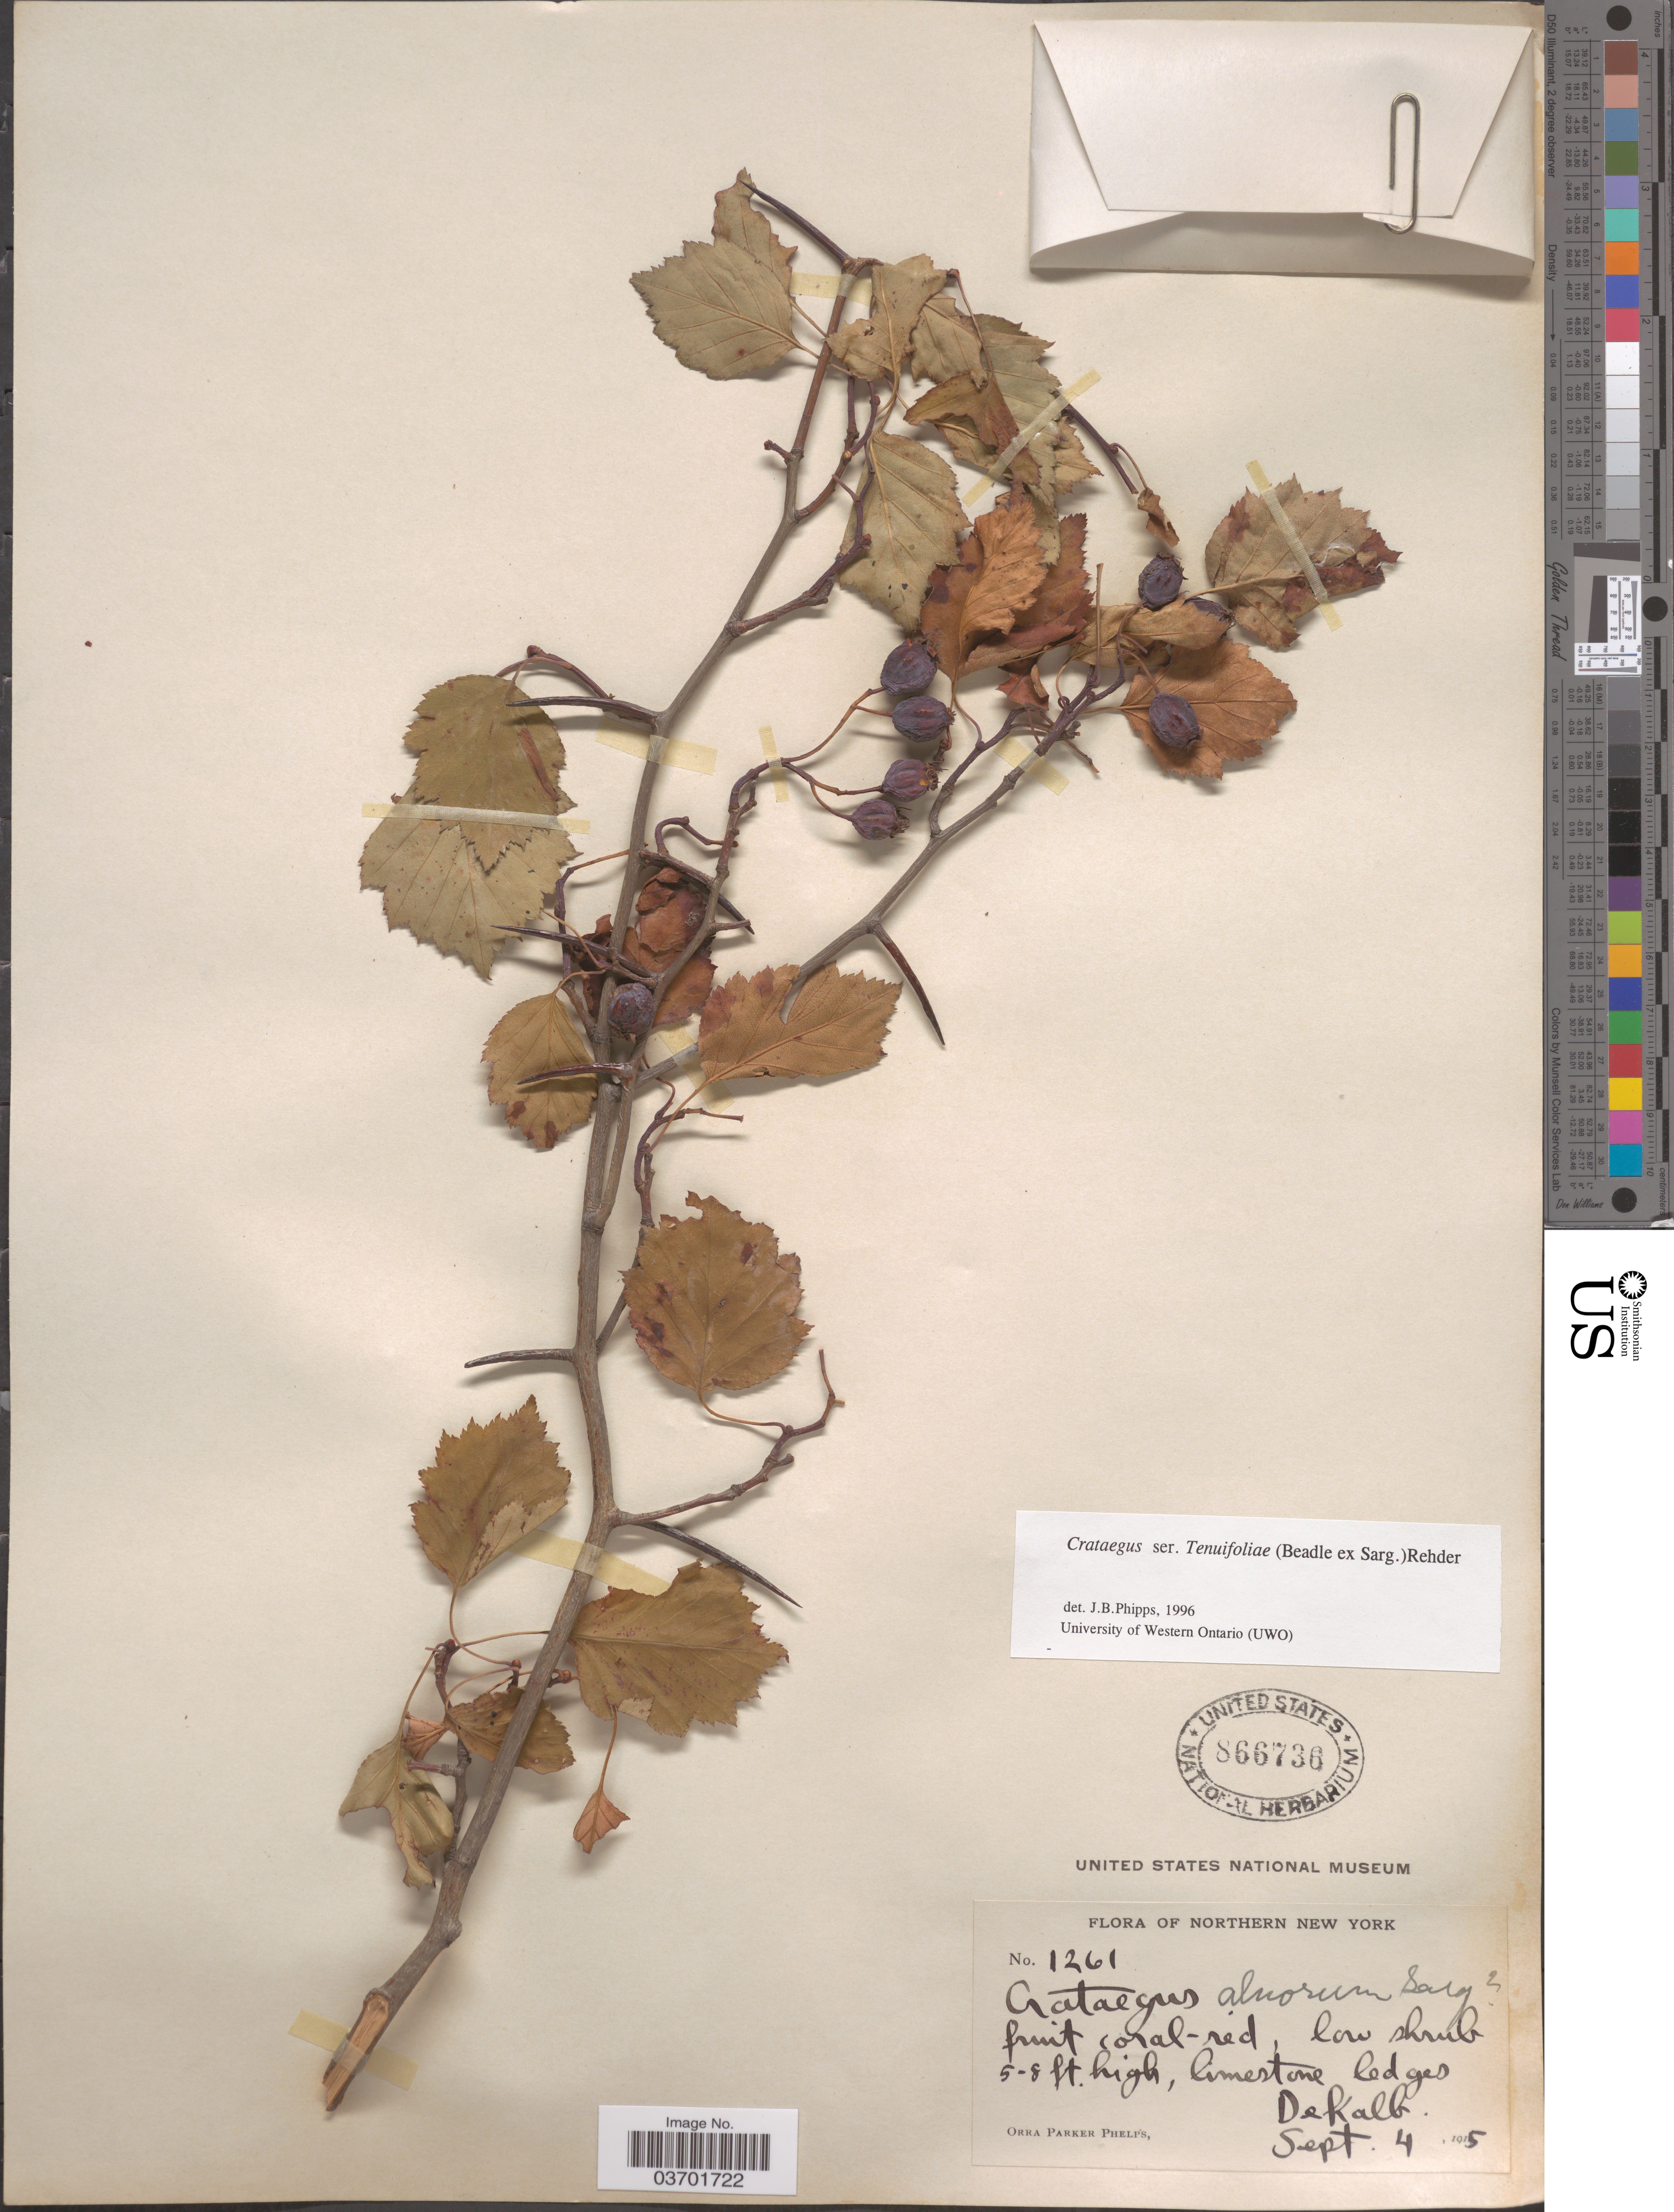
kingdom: Plantae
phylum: Tracheophyta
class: Magnoliopsida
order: Rosales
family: Rosaceae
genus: Crataegus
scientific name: Crataegus schuettei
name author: Ashe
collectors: O. P. Phelps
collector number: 1261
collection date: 1915-09-04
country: United States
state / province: New York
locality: Northern New York. Dekalb.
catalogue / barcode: US 866736